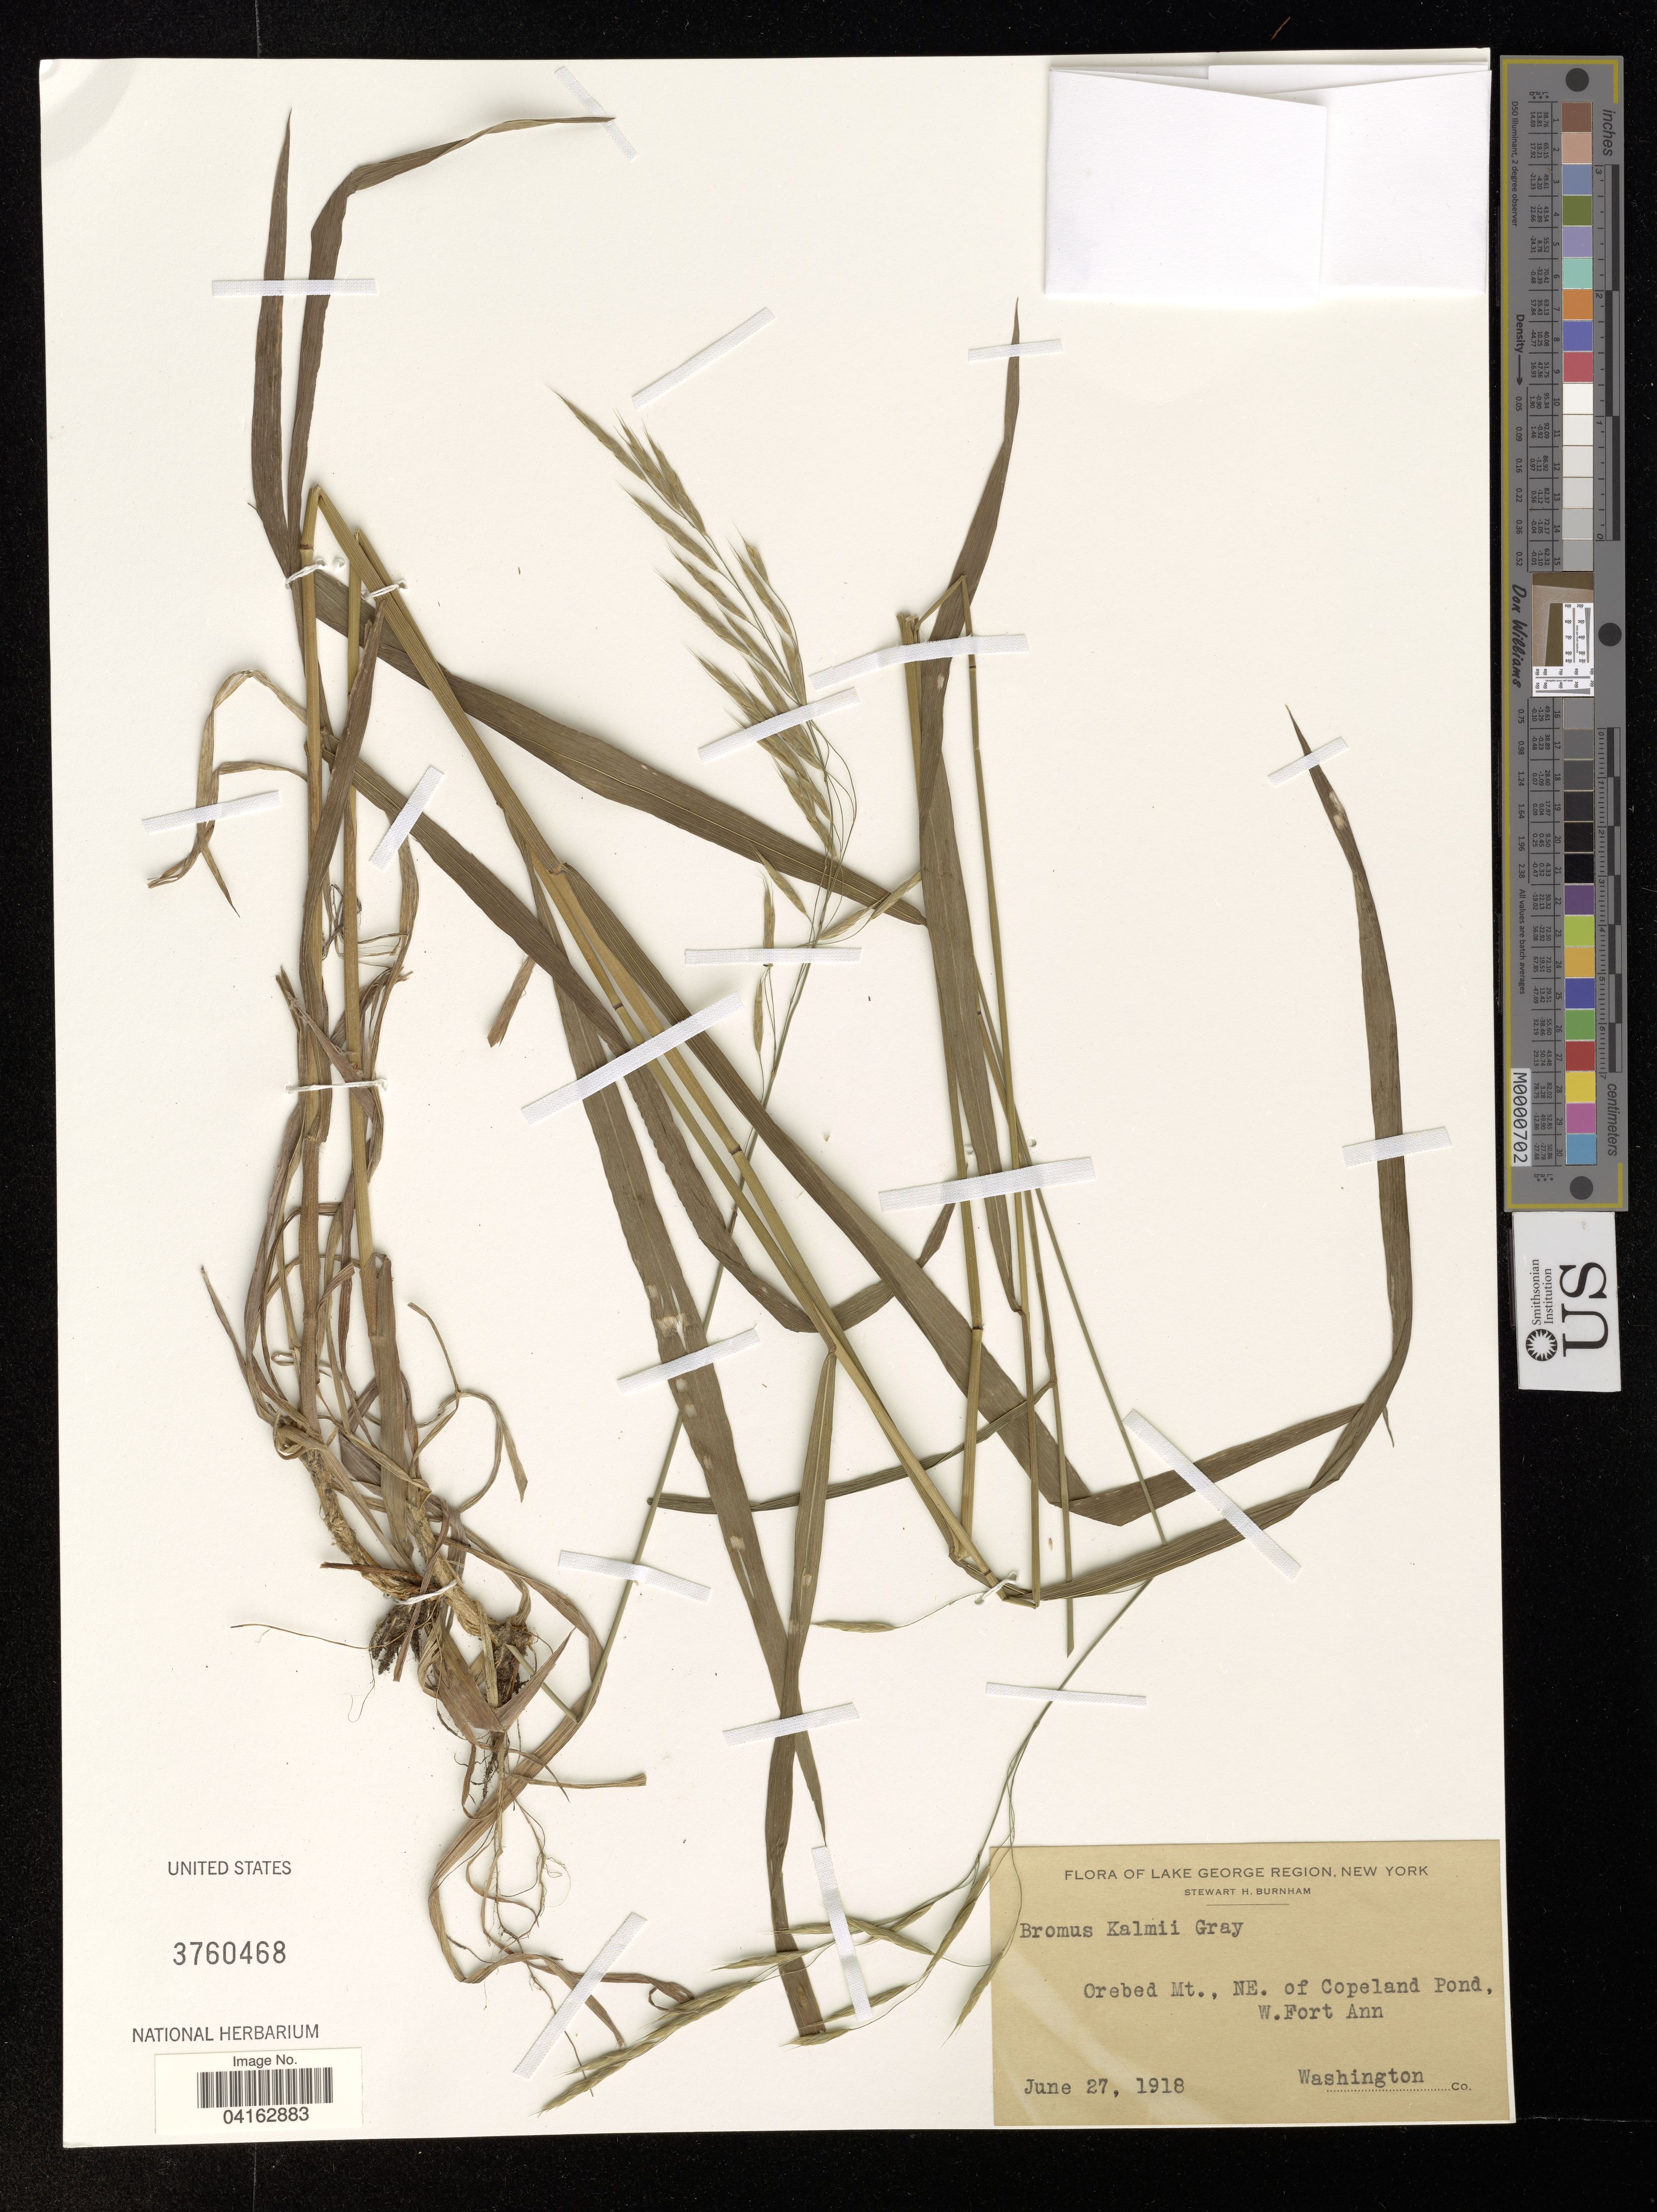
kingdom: Plantae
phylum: Tracheophyta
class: Liliopsida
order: Poales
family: Poaceae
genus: Bromus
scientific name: Bromus kalmii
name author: A. Gray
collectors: S. Burnham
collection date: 1918-06-27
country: United States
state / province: New York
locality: Lake George Region. Orebed Mt., NE. of Copeland Pond, W. Fort Ann. Washington Co.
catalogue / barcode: US 3760468